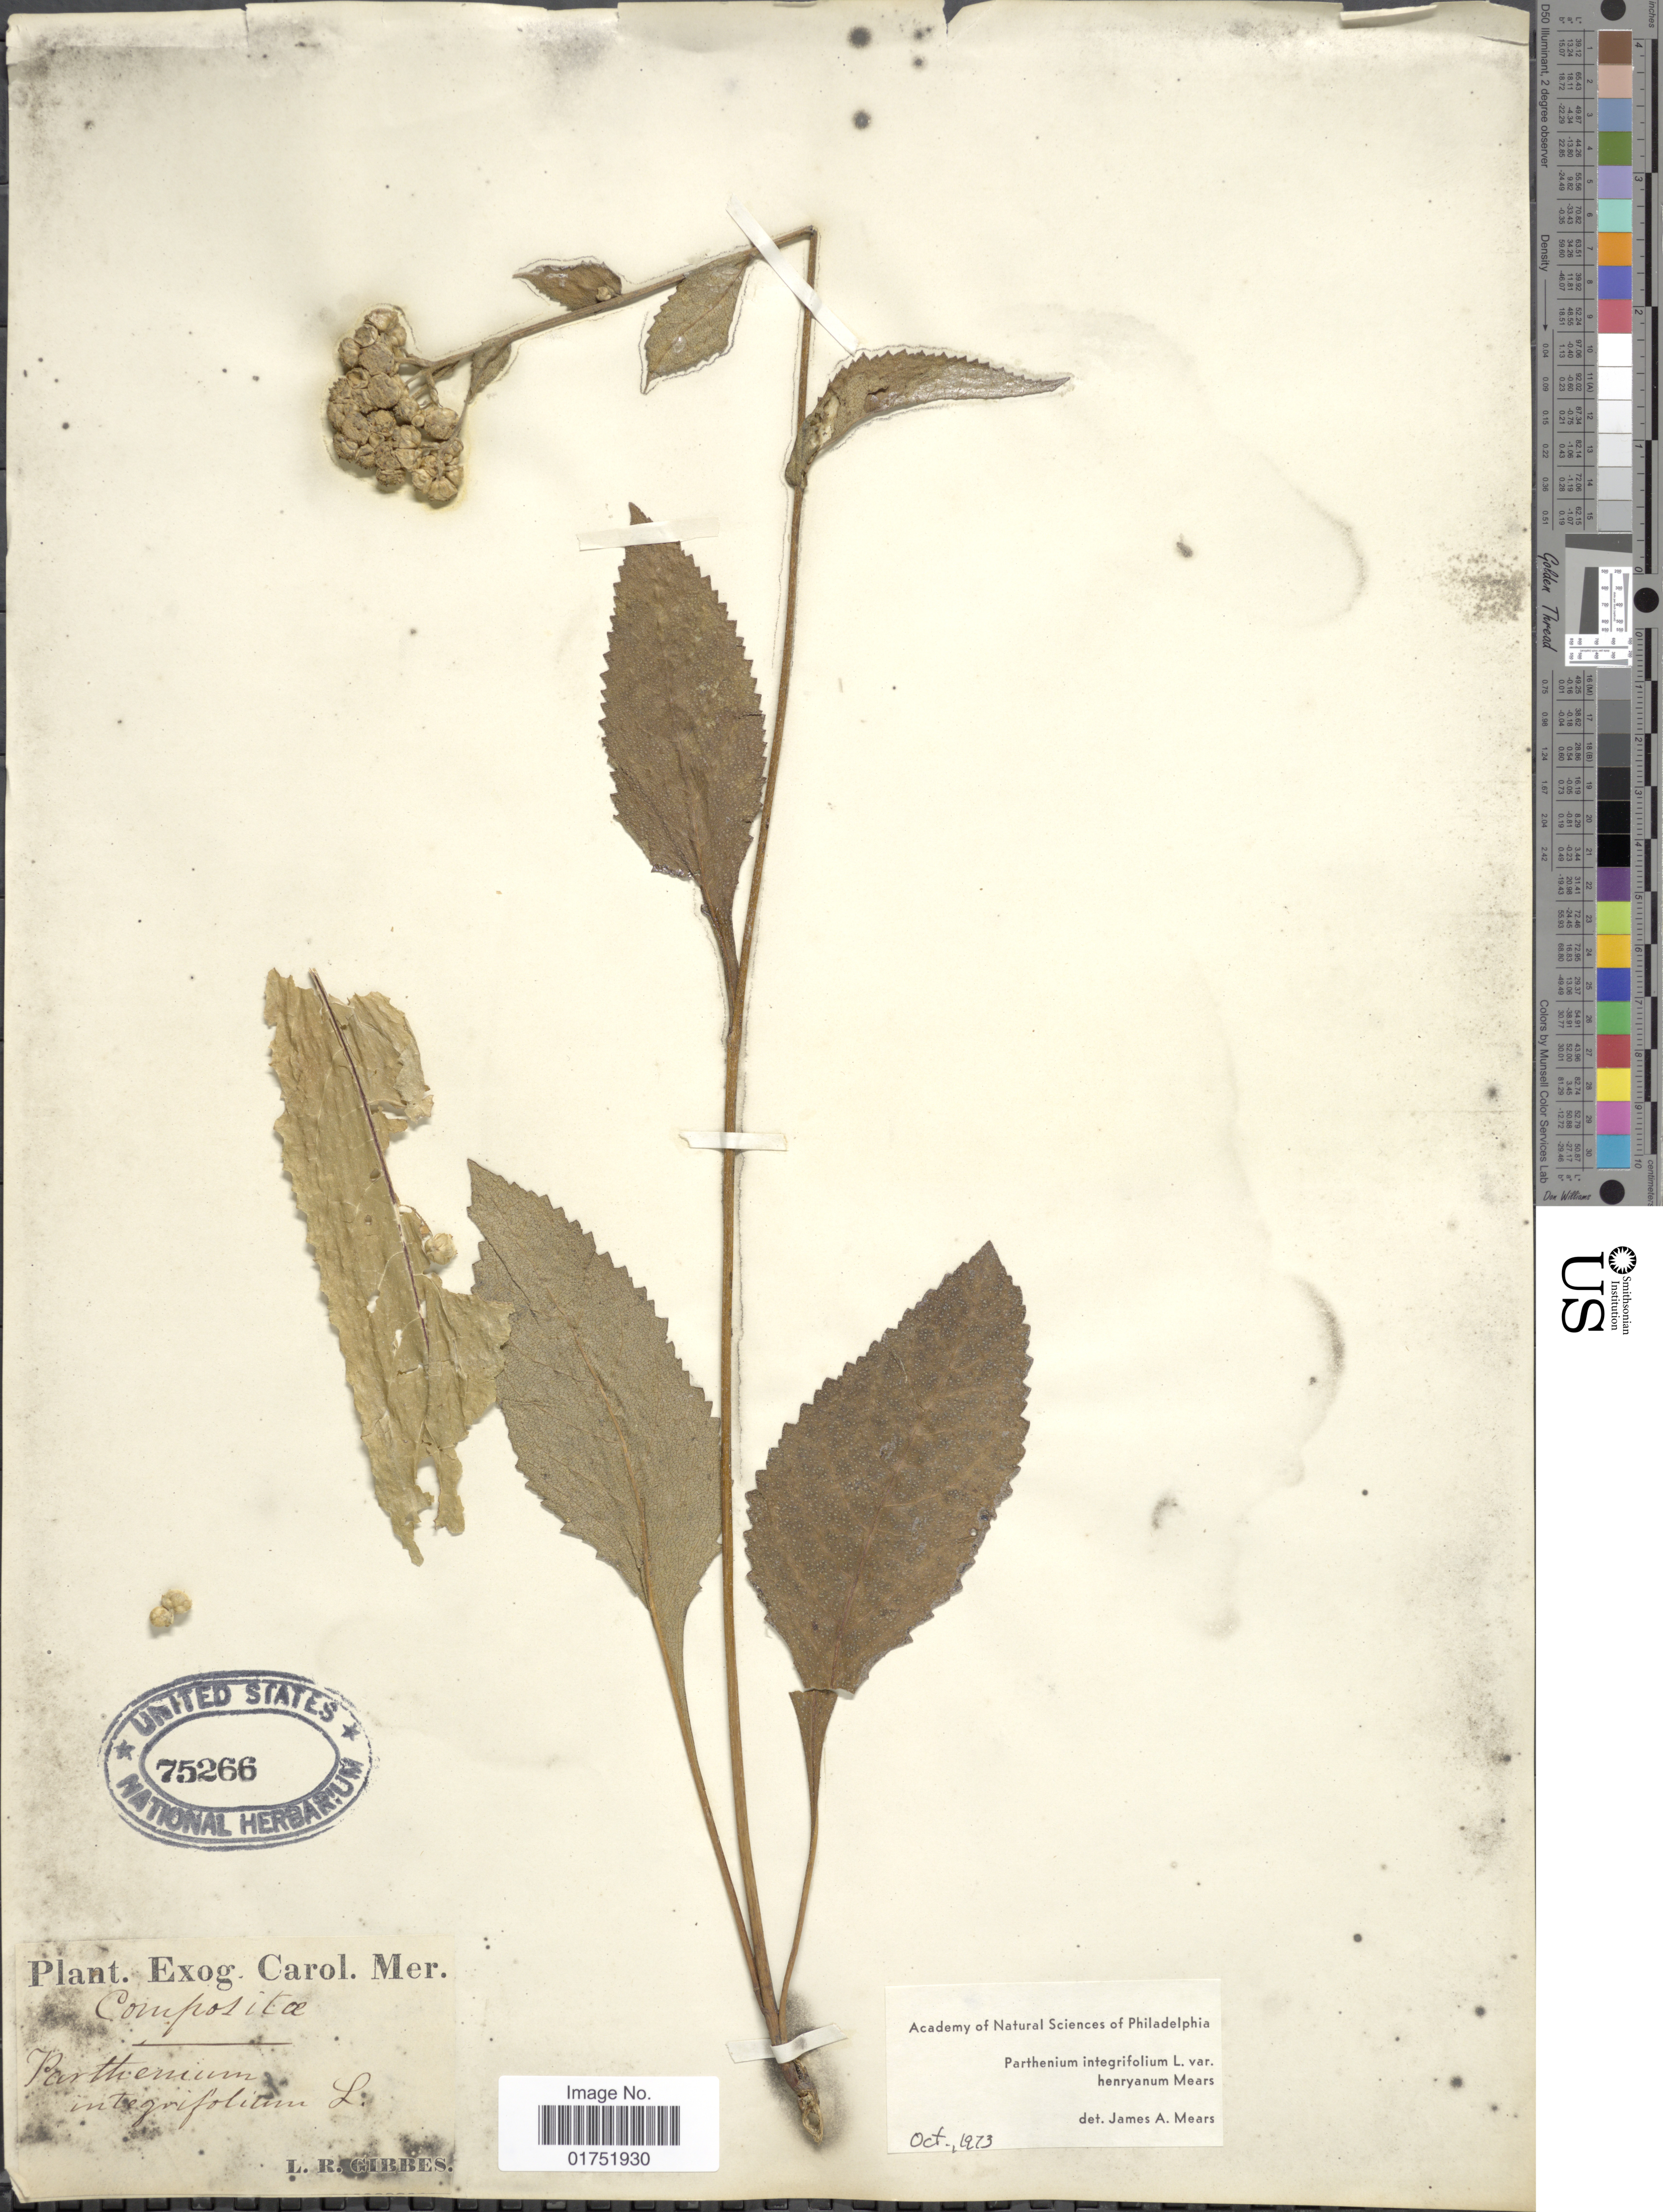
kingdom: Plantae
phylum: Tracheophyta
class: Magnoliopsida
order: Asterales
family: Asteraceae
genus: Parthenium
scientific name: Parthenium integrifolium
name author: L.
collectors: L. Gibbes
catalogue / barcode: US 75266